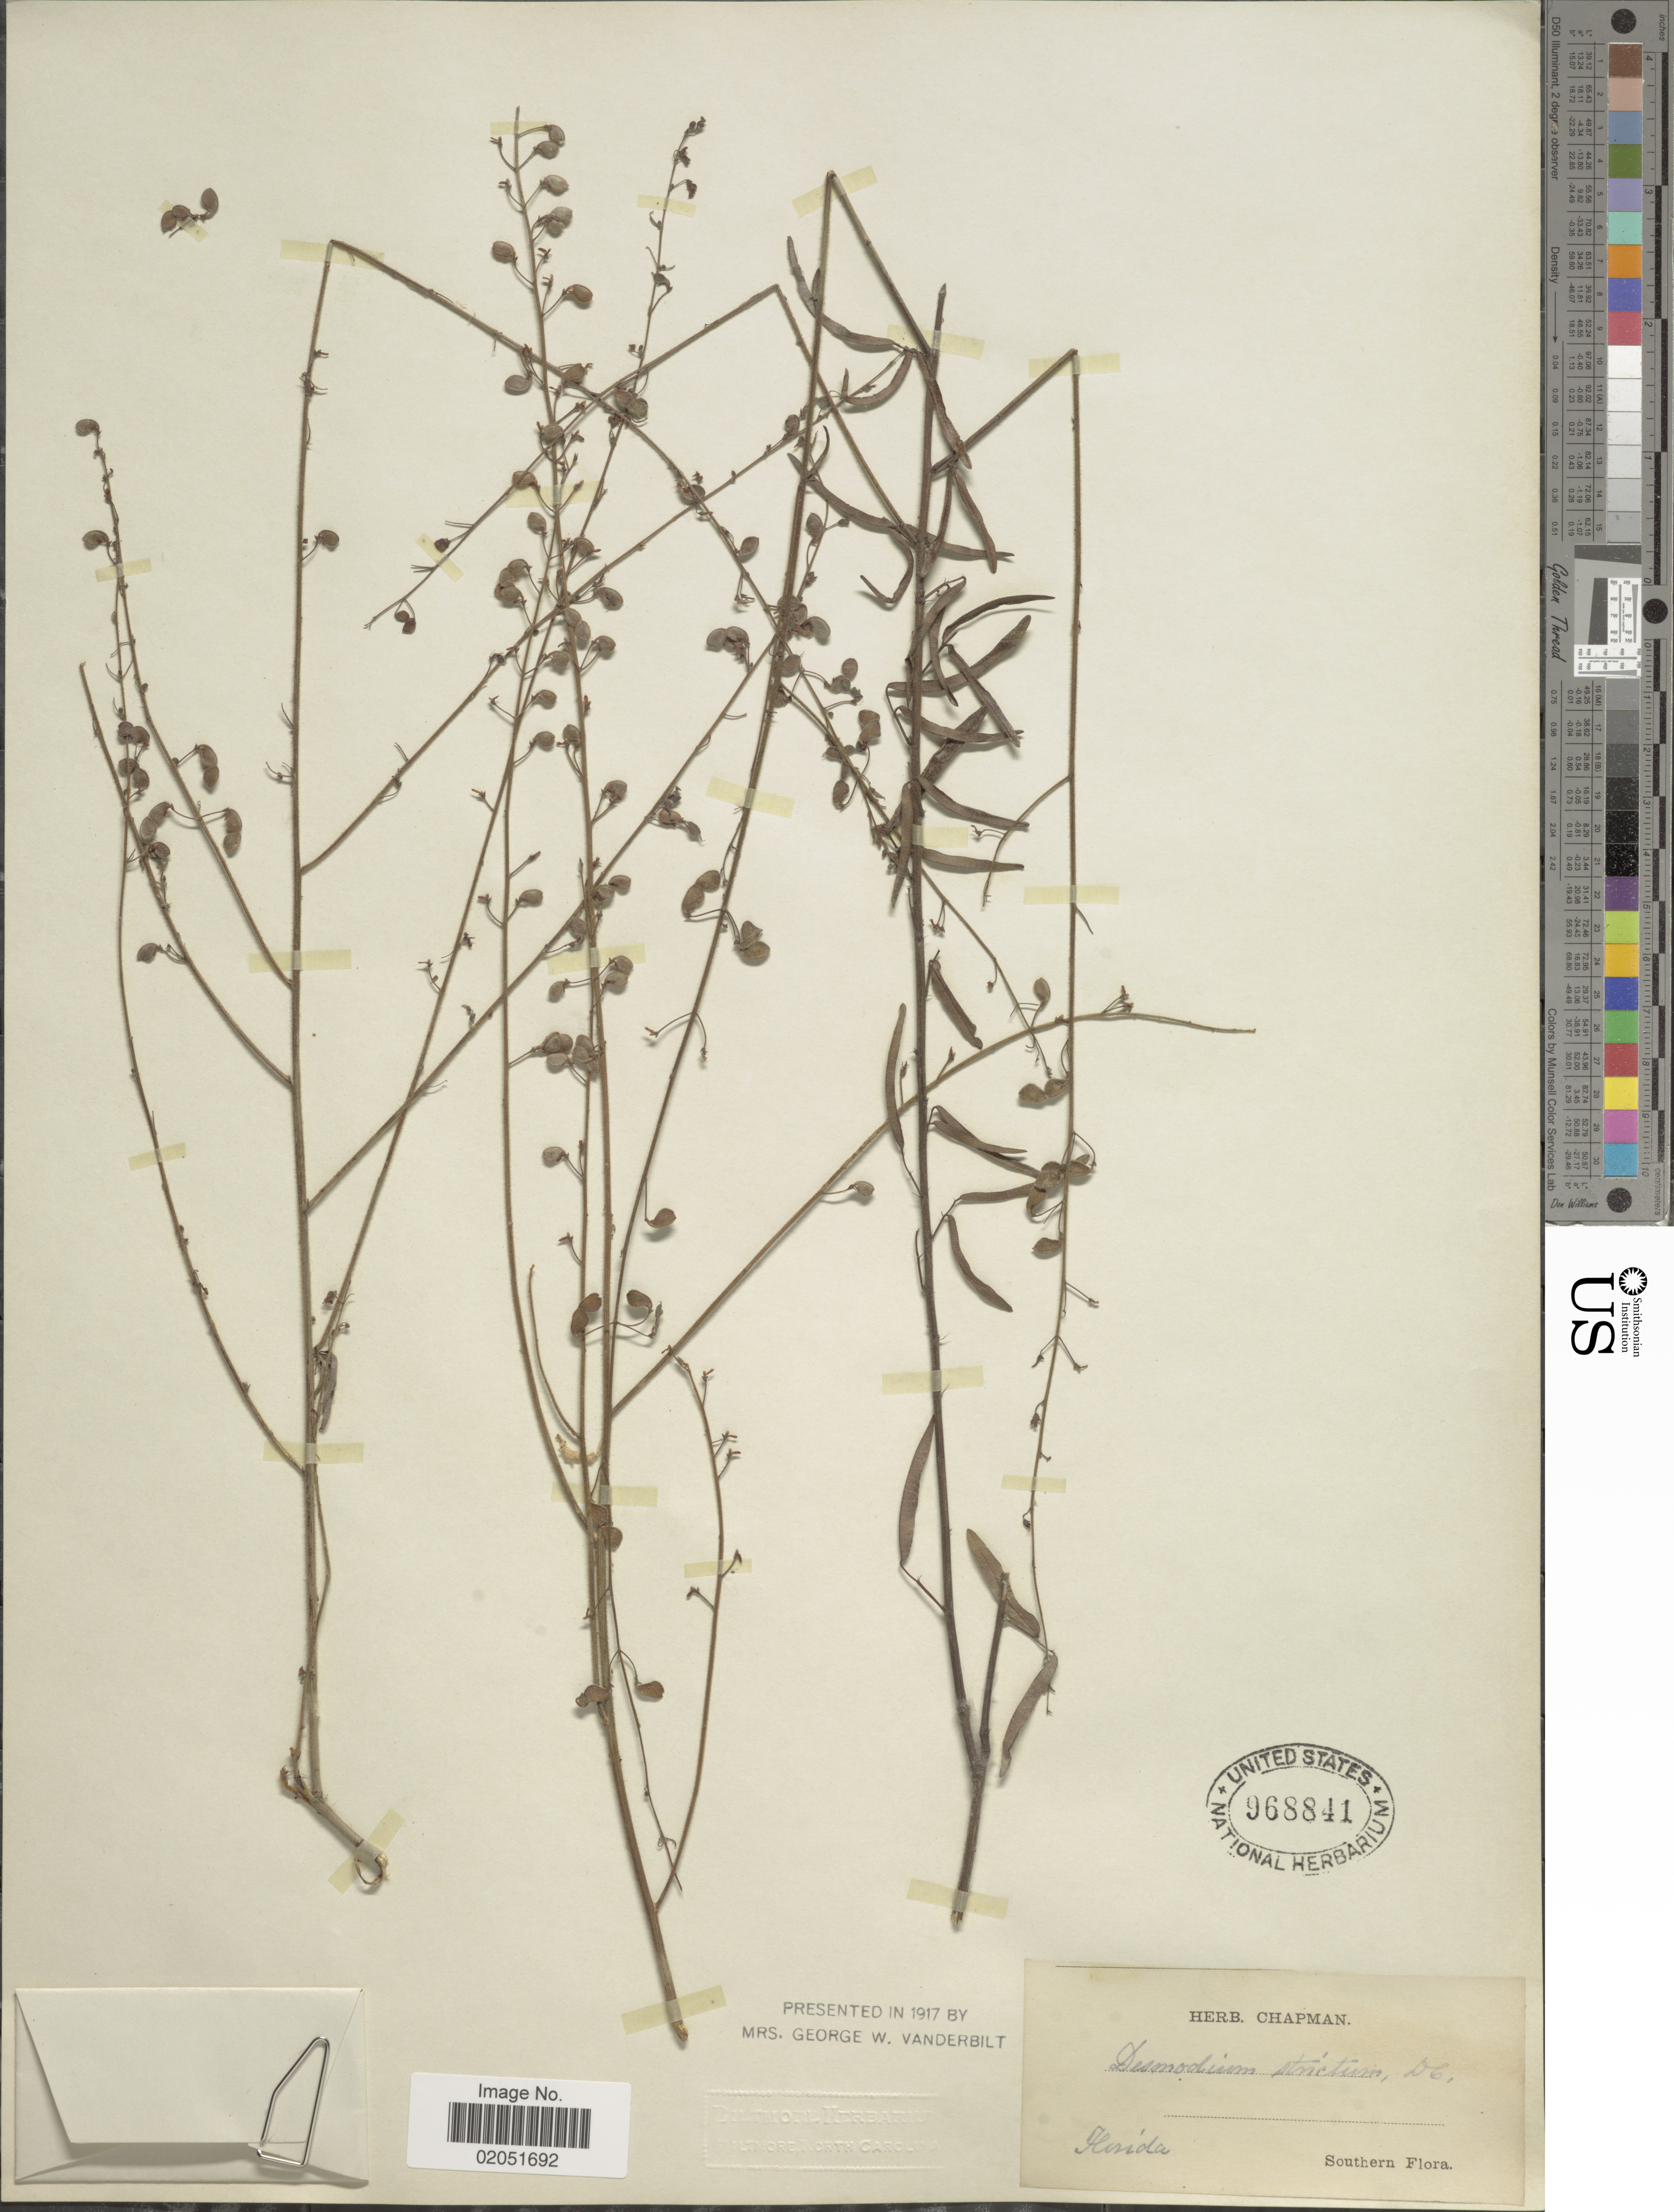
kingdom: Plantae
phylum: Tracheophyta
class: Magnoliopsida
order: Fabales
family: Fabaceae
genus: Desmodium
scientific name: Desmodium strictum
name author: (Pursh) DC.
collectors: ex herb. Chapman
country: United States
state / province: Florida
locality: Southern, Florida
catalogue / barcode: US 968841